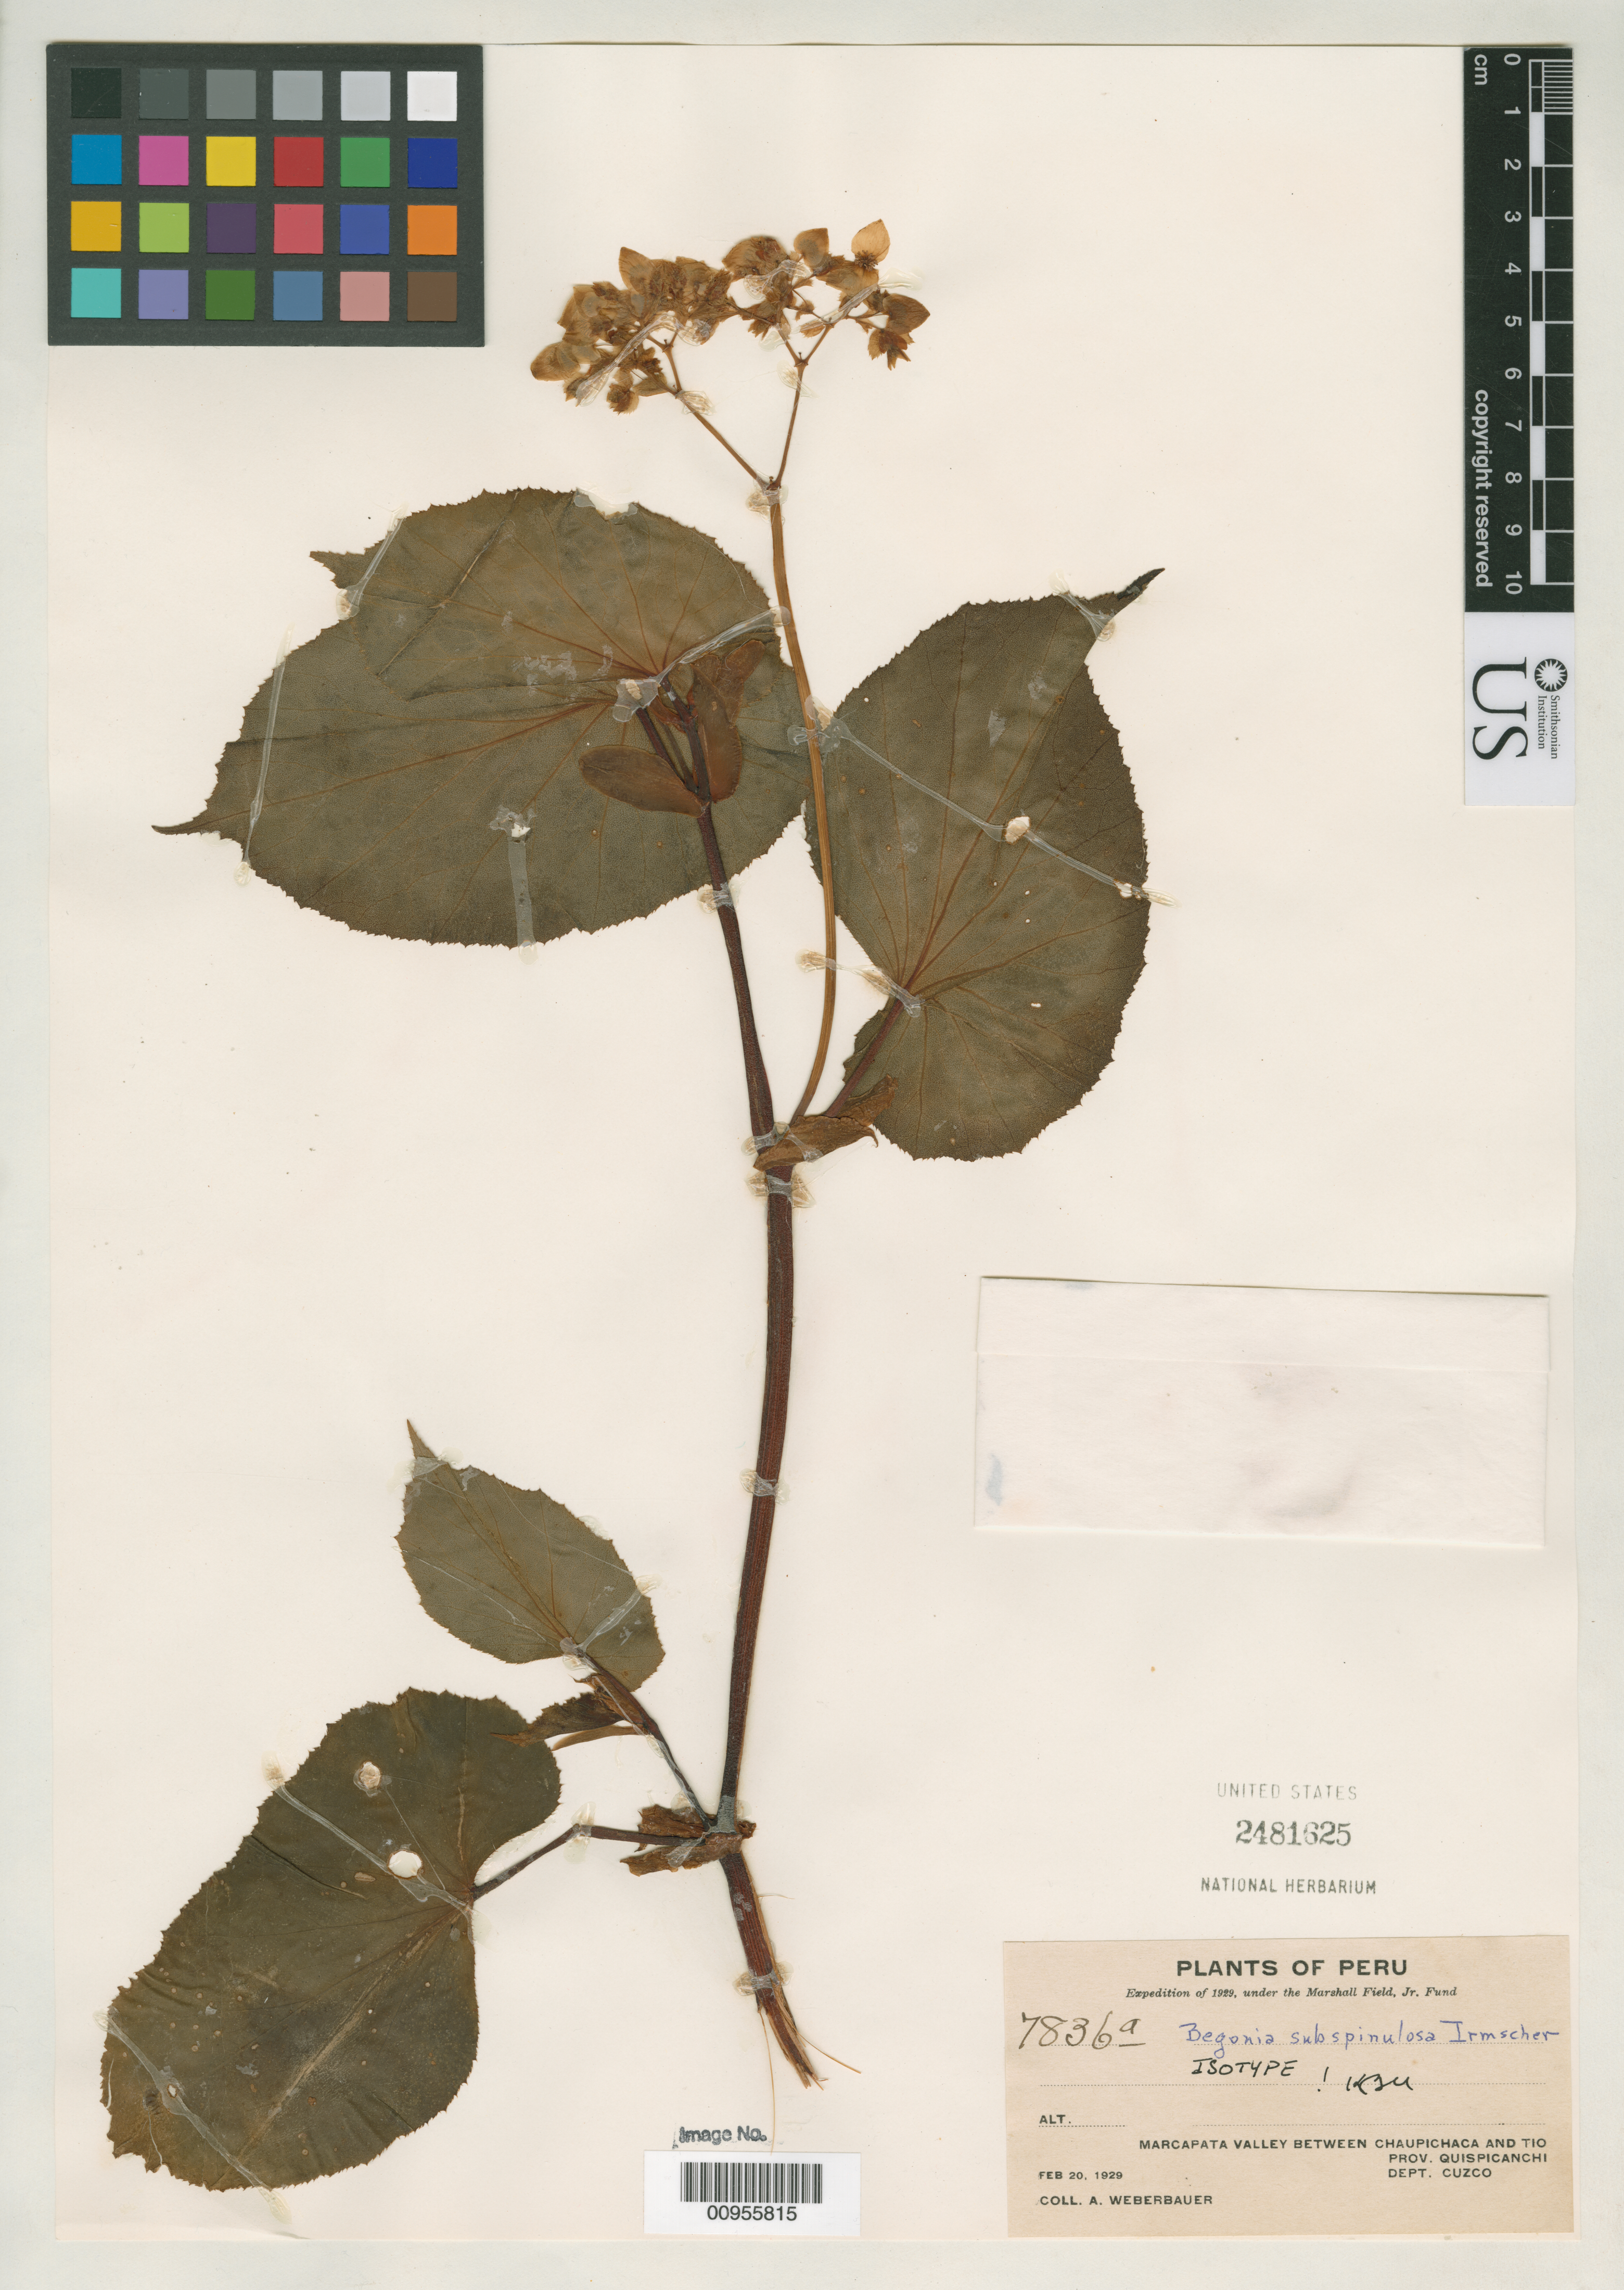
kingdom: Plantae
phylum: Tracheophyta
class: Magnoliopsida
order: Cucurbitales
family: Begoniaceae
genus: Begonia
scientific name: Begonia subspinulosa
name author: Irmsch.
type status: Isotype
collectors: A. Weberbauer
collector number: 7836a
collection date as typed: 20 Feb 1929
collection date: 1929-02-20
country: Peru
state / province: Cusco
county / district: Quispicanchis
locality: Marcapata Valley between Chaupichaca and Tio, Prov. Quispicanchi, Dept. Cuzco.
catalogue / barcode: US 2481625